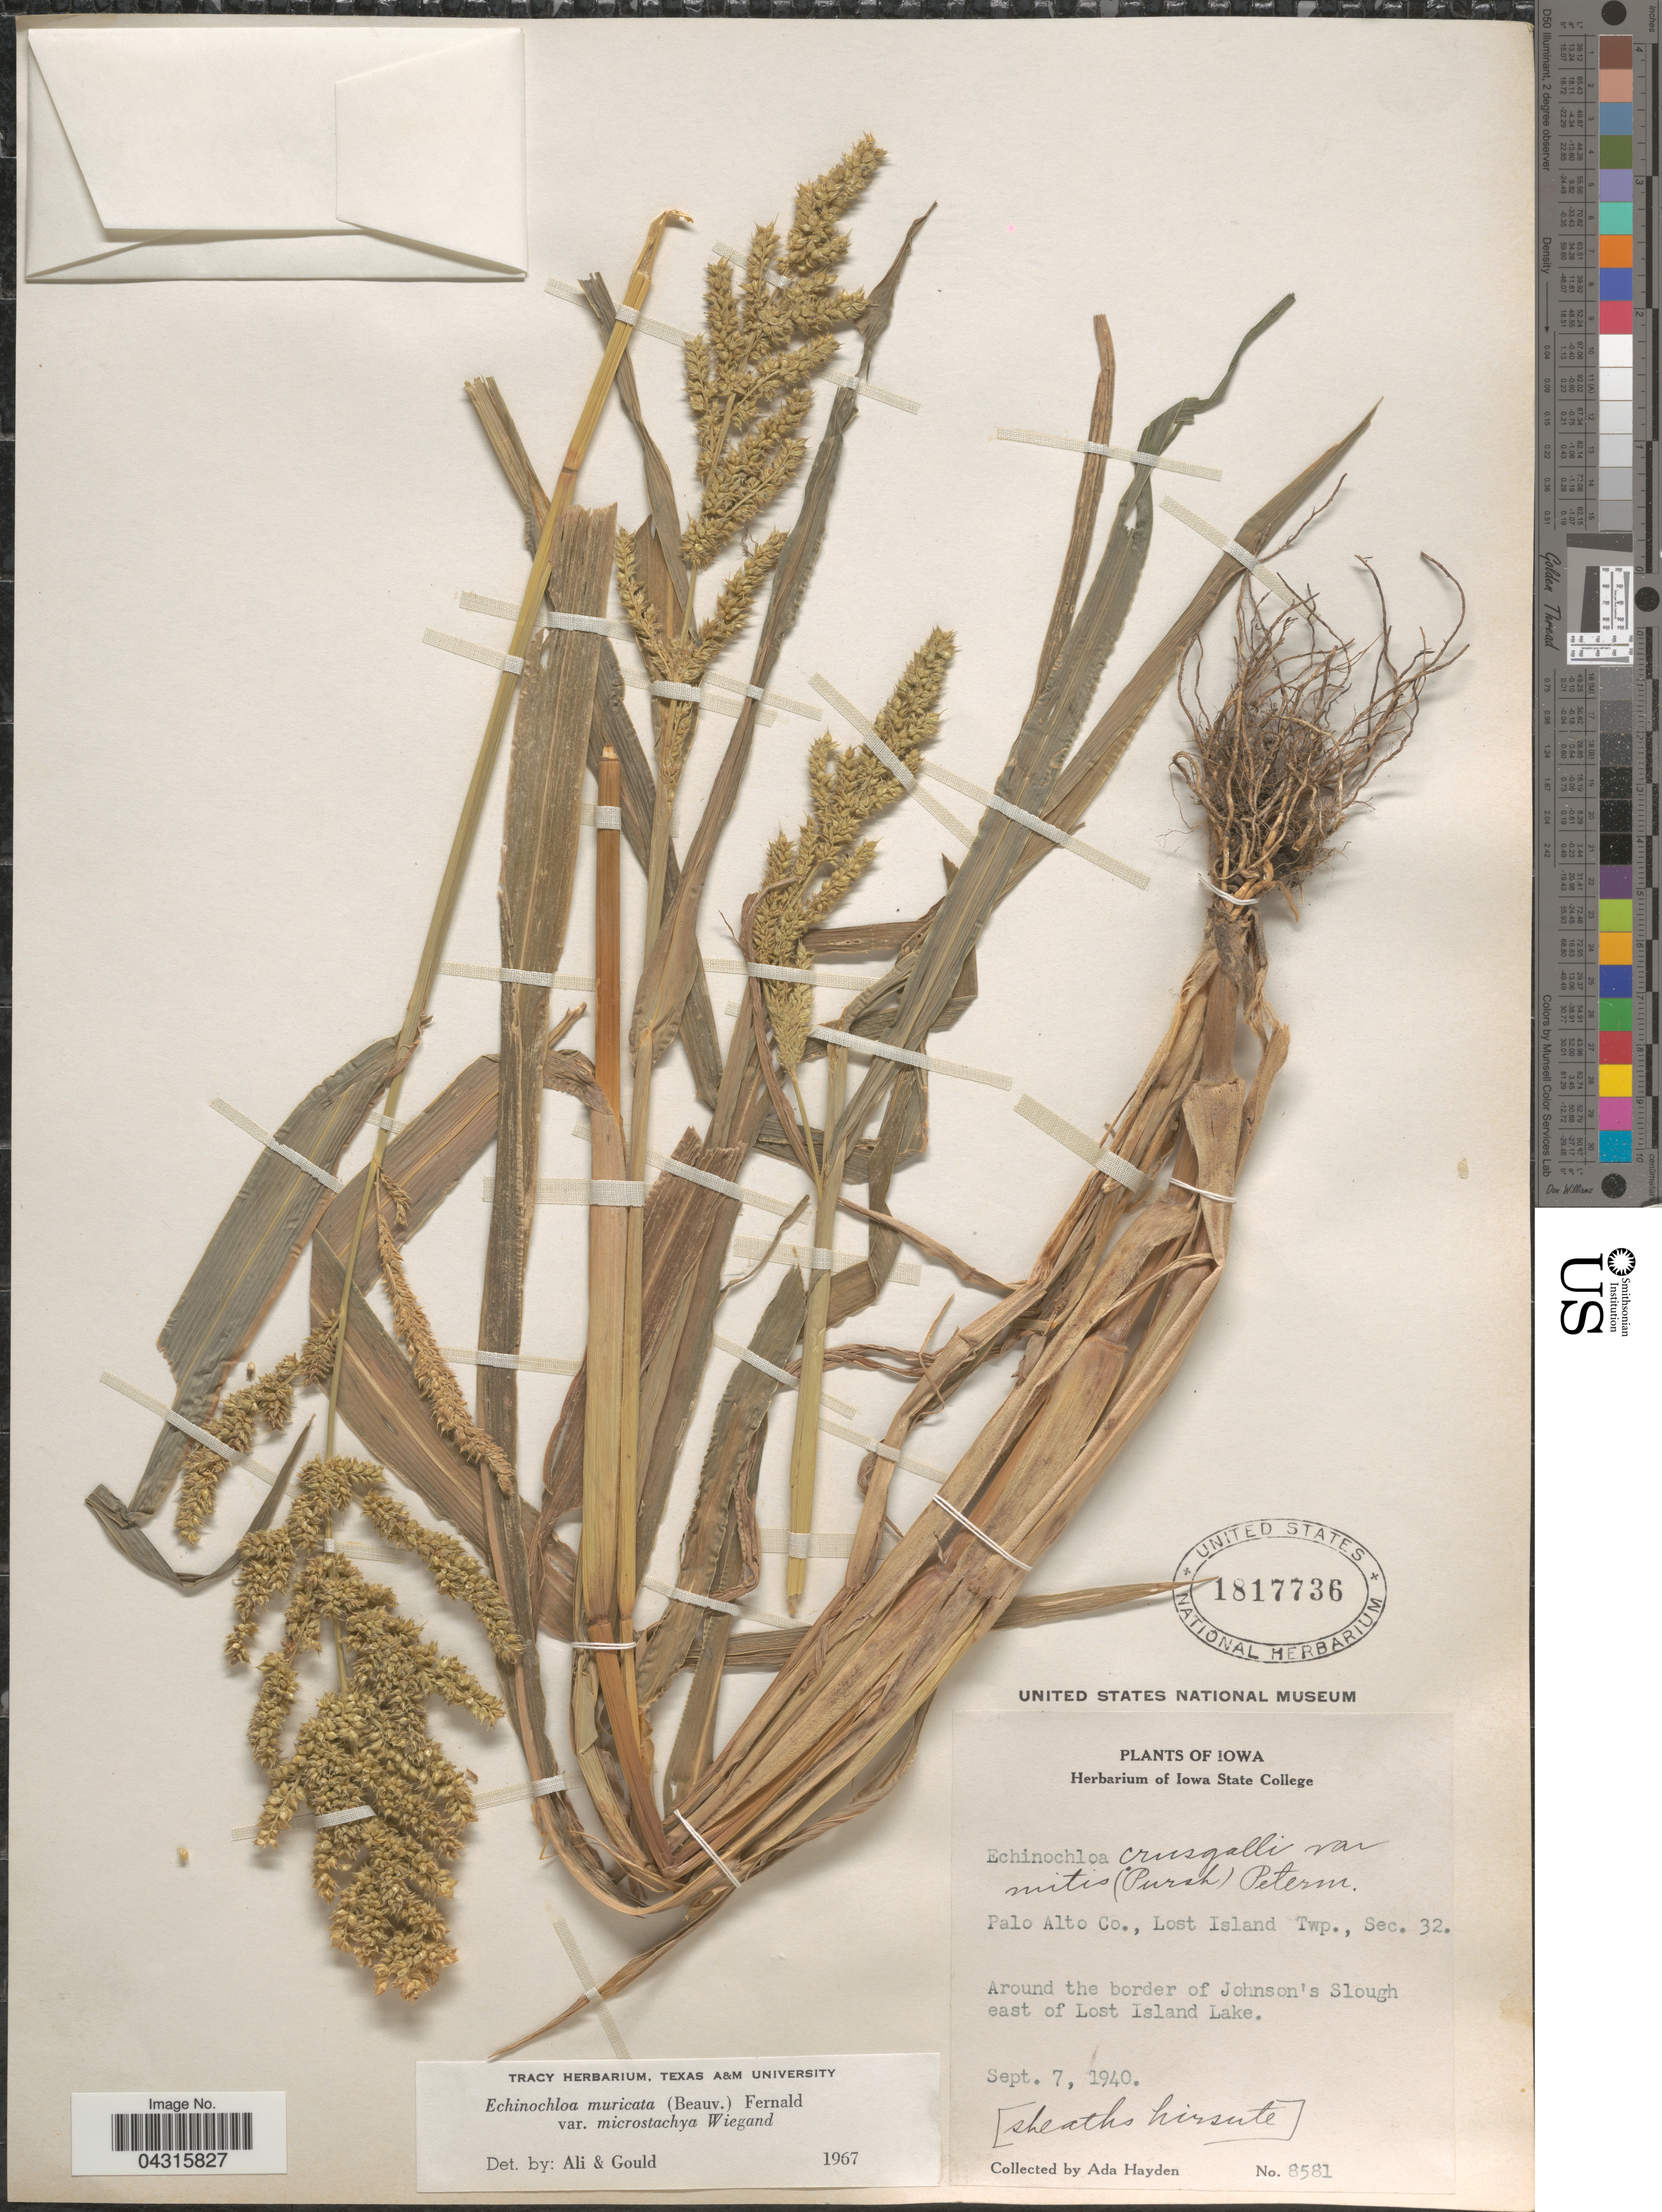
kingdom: Plantae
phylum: Tracheophyta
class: Liliopsida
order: Poales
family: Poaceae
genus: Echinochloa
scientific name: Echinochloa muricata var. microstachya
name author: Wiegand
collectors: Ada Hayden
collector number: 8581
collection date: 1940-09-07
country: United States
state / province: Iowa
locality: Palo Alto Co., Lost Island Twp., Sec. 32. Around the border of Johnson's Slough east of Lost Island Lake.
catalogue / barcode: US 1817736